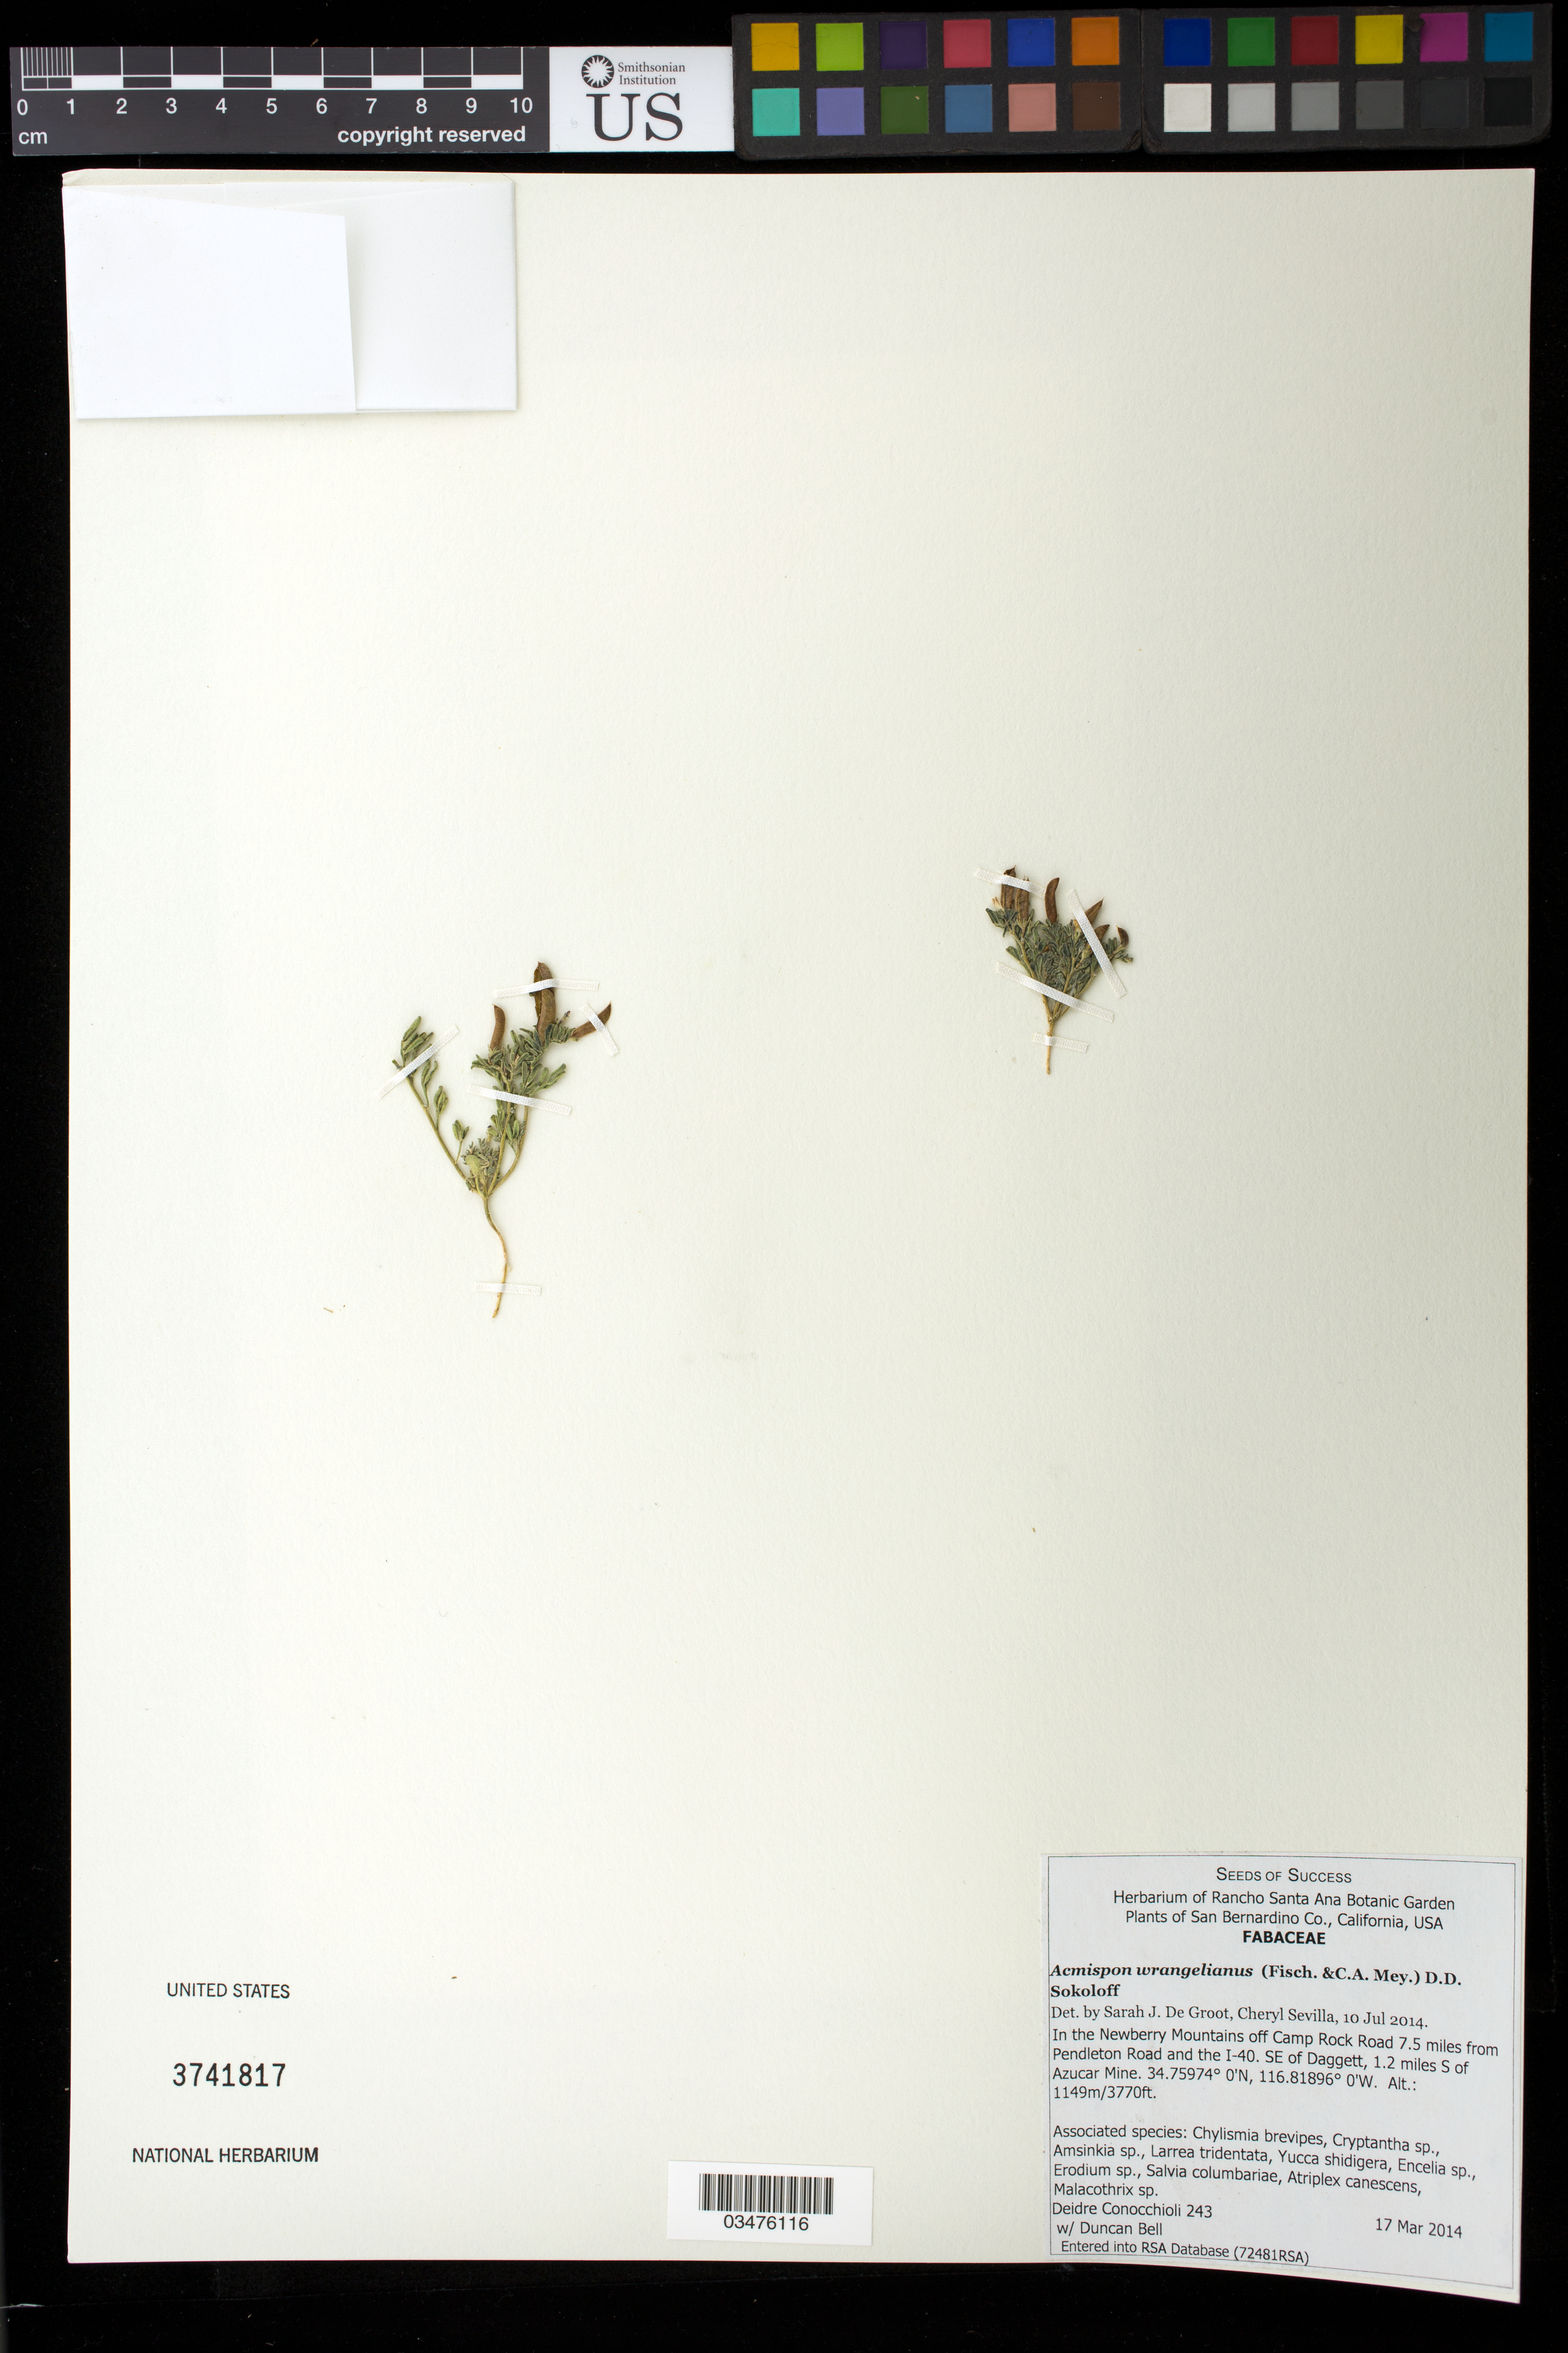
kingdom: Plantae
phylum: Tracheophyta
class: Magnoliopsida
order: Fabales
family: Fabaceae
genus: Acmispon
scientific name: Acmispon wrangelianus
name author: (Fisch. & C.A. Mey.) D.D. Sokoloff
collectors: D. Conocchioli & D. S. Bell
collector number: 243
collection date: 2014-03-17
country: United States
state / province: California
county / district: San Bernardino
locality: In the Newberry Mts off Camp Rock Road 7.5 mi. from Pendleton Road and the I-40. SE of Daggett, 1.2 mi. S of Azucar Mine.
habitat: With Amsinkia sp., Larrea tridentata, Yucca shidigera, ect.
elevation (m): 1149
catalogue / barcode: US 3741817